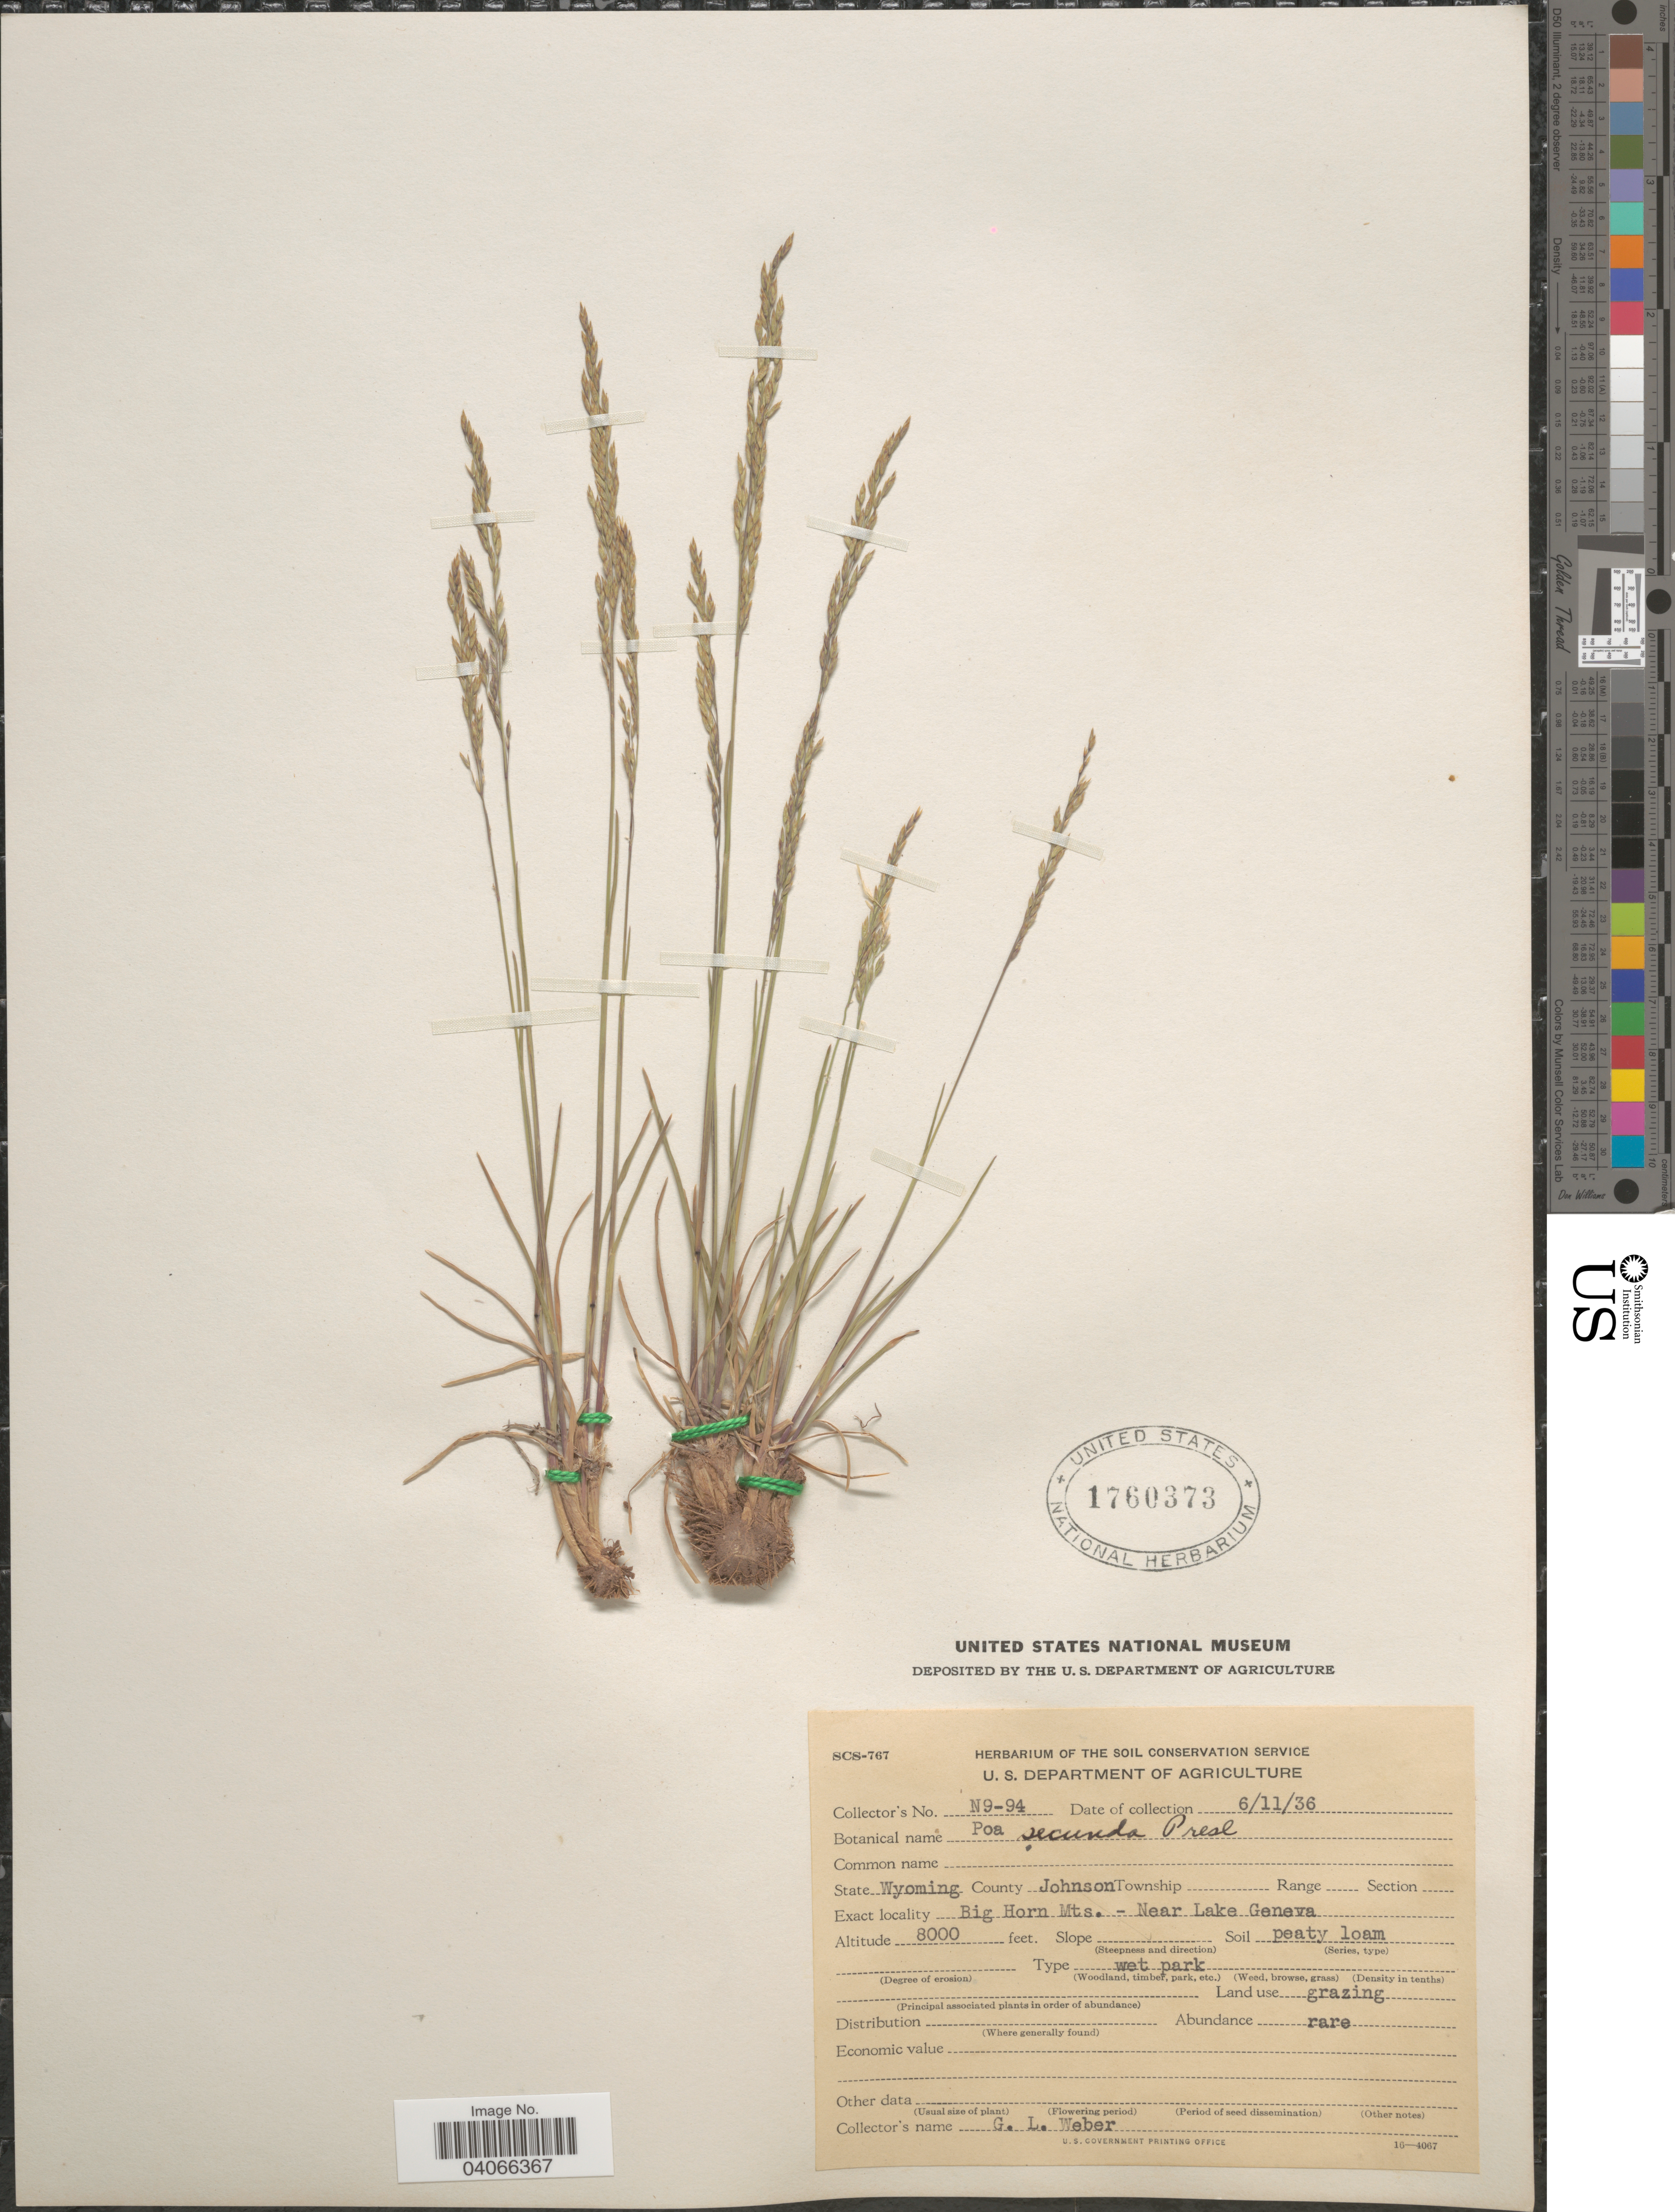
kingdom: Plantae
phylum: Tracheophyta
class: Liliopsida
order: Poales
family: Poaceae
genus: Poa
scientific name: Poa secunda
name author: J. Presl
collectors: G. Weber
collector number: N9-94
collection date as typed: Transcribed d/m/y: 11/6/36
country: United States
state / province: Wyoming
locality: County Johnson. Big Horn Mts.- Near Lake Geneva.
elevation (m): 2438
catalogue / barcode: US 1760373